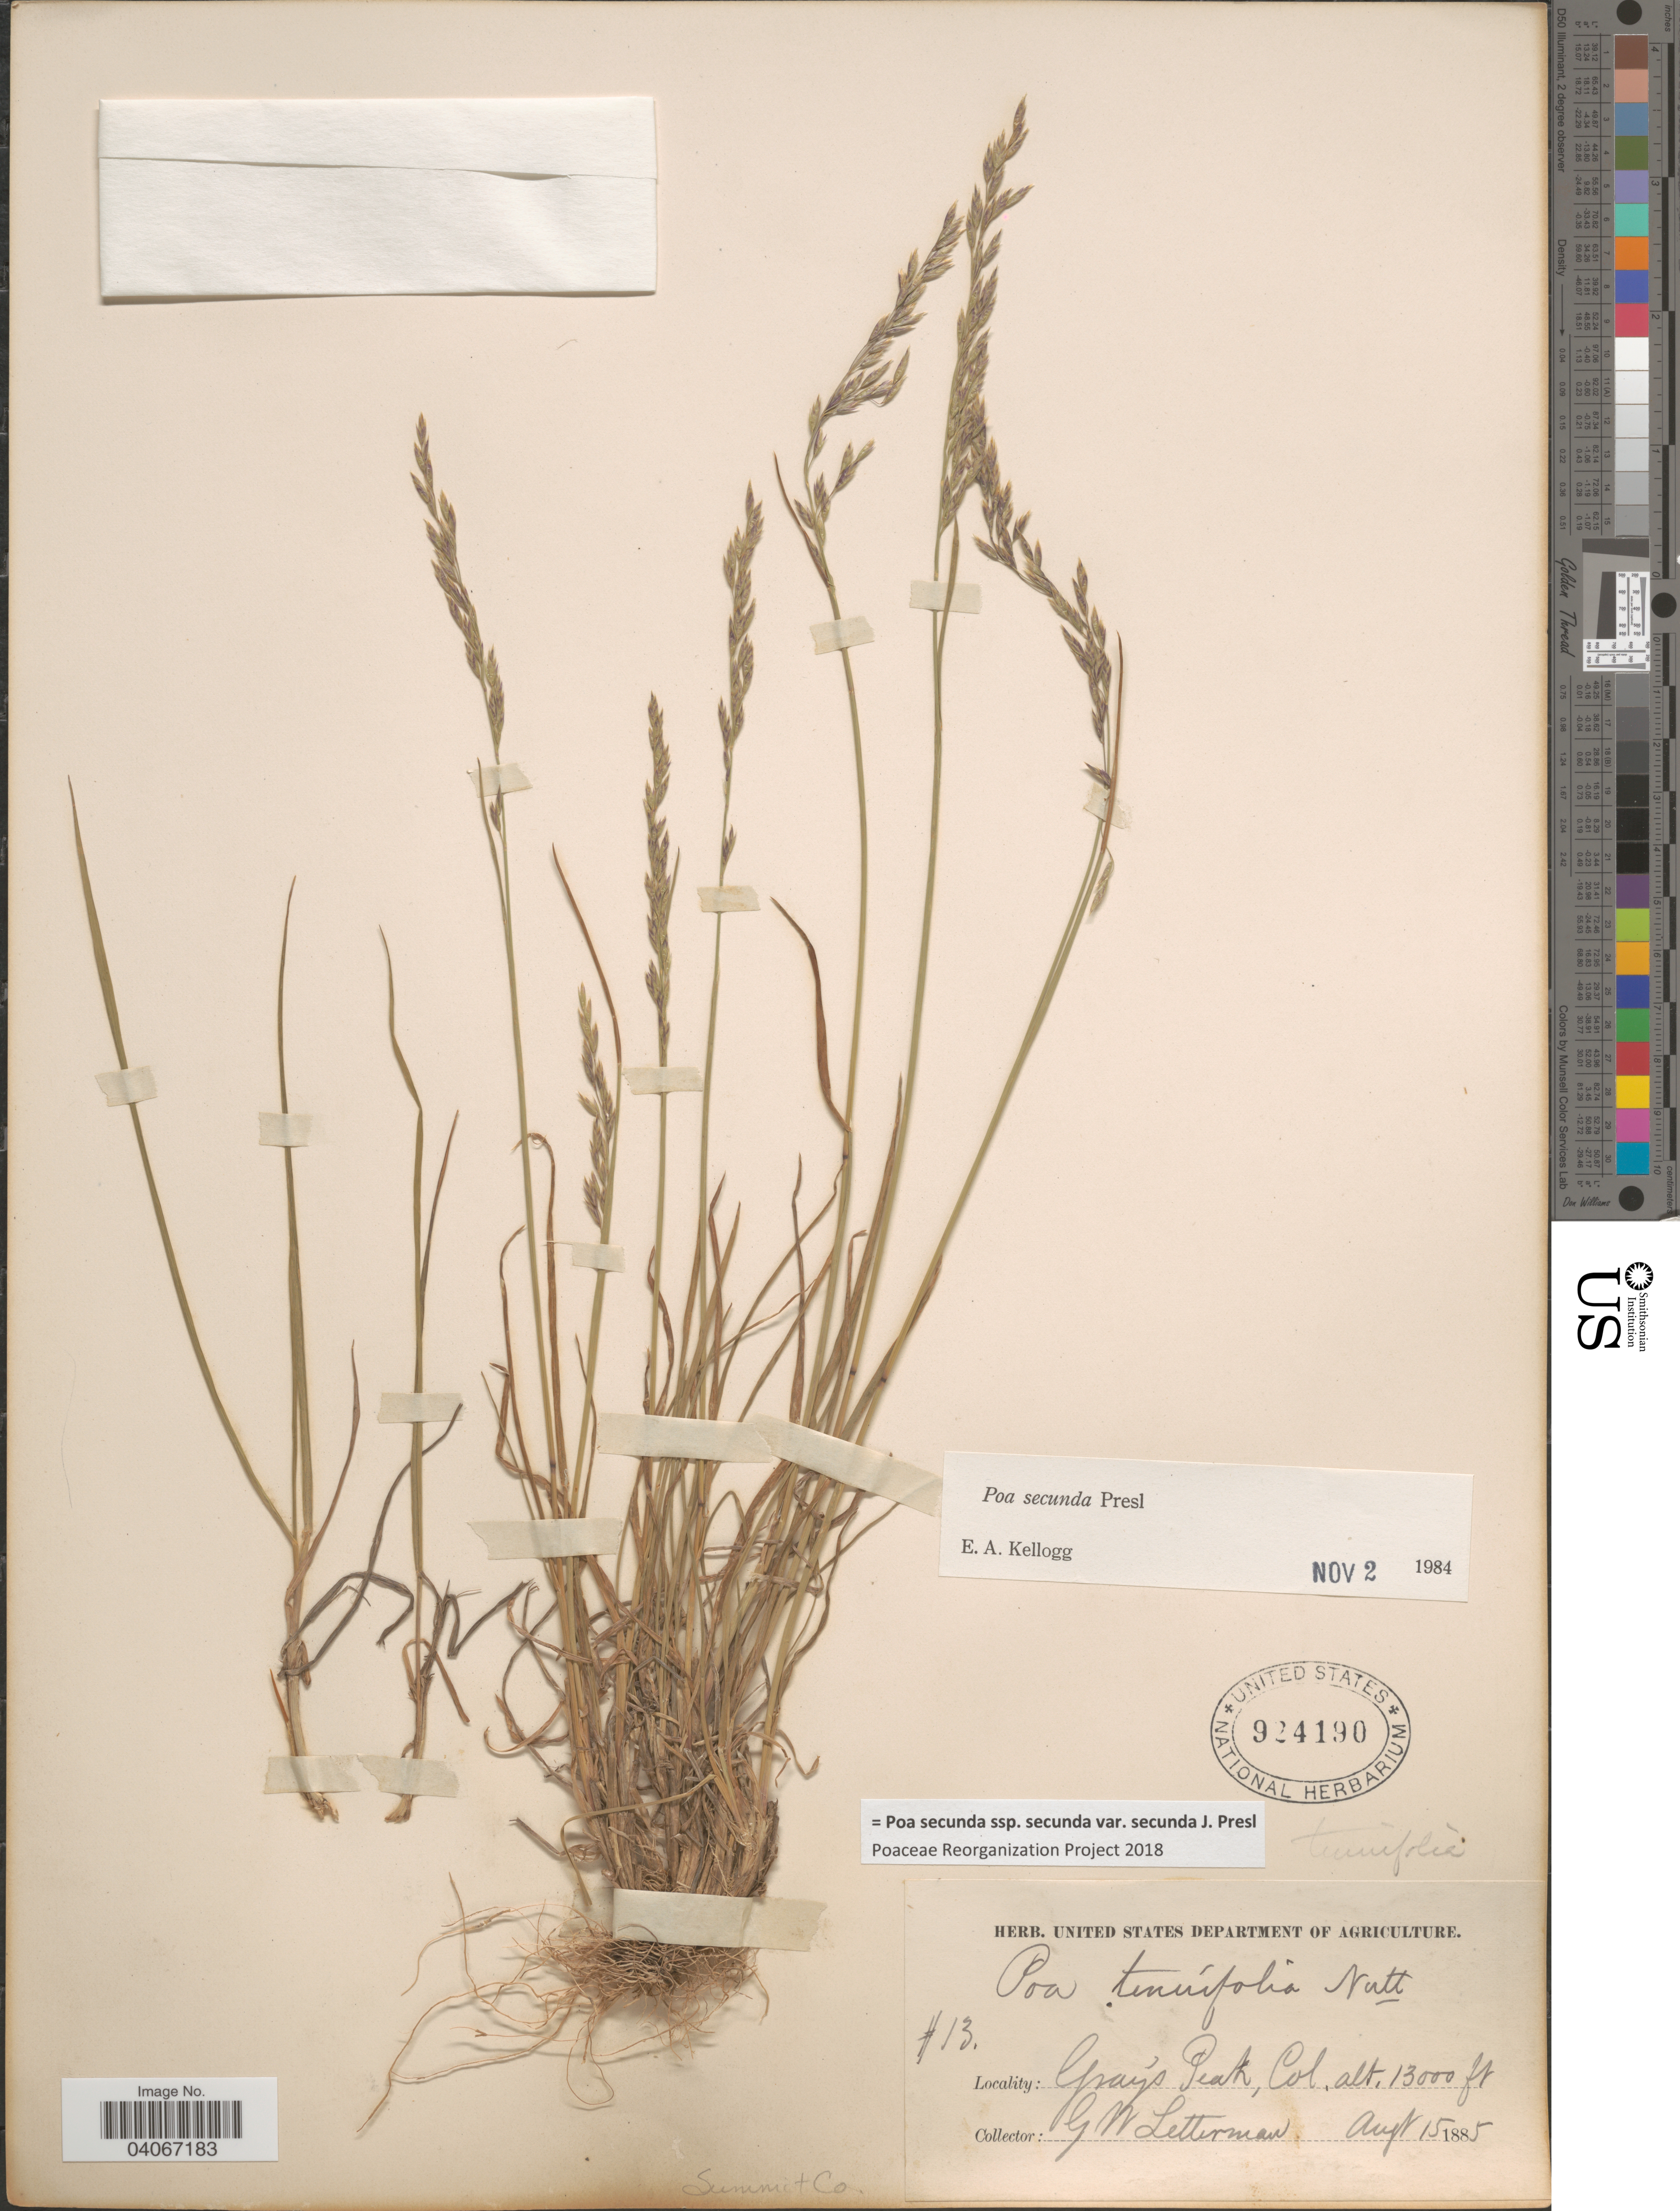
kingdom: Plantae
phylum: Tracheophyta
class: Liliopsida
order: Poales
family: Poaceae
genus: Poa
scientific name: Poa secunda subsp. secunda var. secunda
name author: J. Presl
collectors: G. W. Letterman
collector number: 13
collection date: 1885-08-15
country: United States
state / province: Colorado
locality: Gray's Peak. Summit Co.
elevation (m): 3962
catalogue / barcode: US 924190